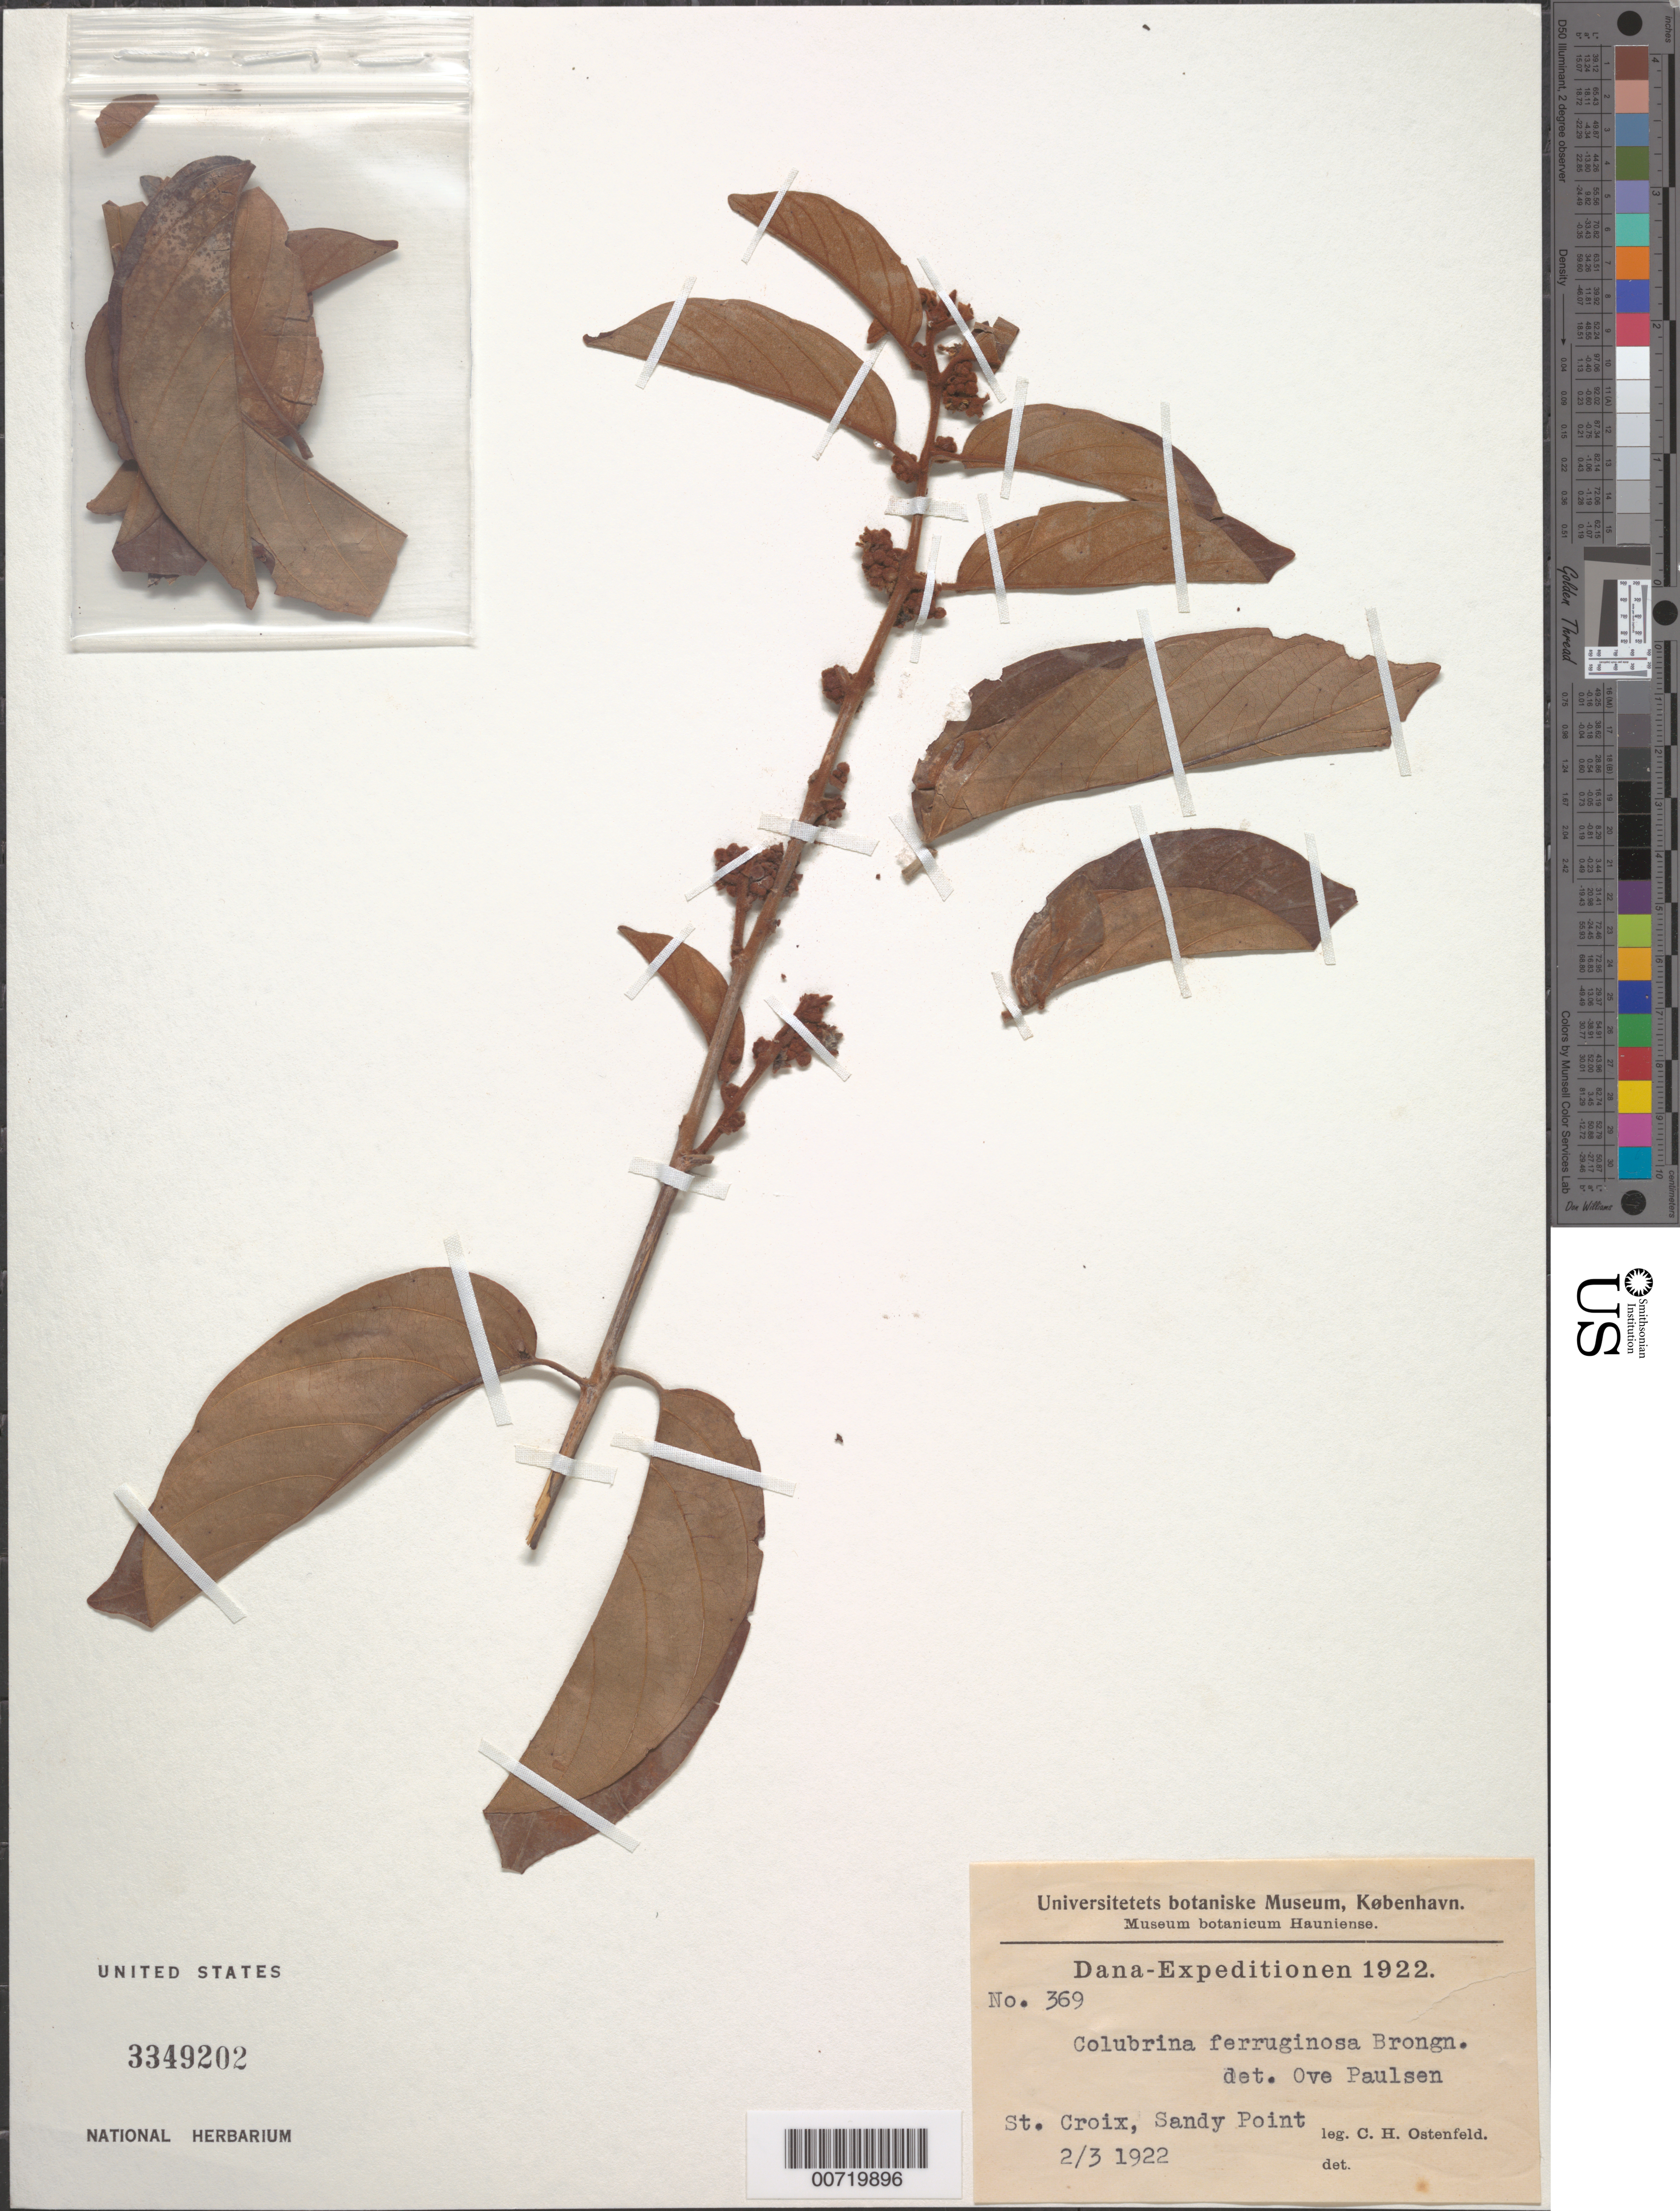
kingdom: Plantae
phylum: Tracheophyta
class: Magnoliopsida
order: Rosales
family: Rhamnaceae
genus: Colubrina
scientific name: Colubrina arborescens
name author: (Mill.) Sarg.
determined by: Paulsen, O.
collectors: C. Ostenfeld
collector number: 369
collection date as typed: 03 Feb 1922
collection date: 1922-02-03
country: U.S. Virgin Islands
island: St. Croix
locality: Sandy Point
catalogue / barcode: US 3349202